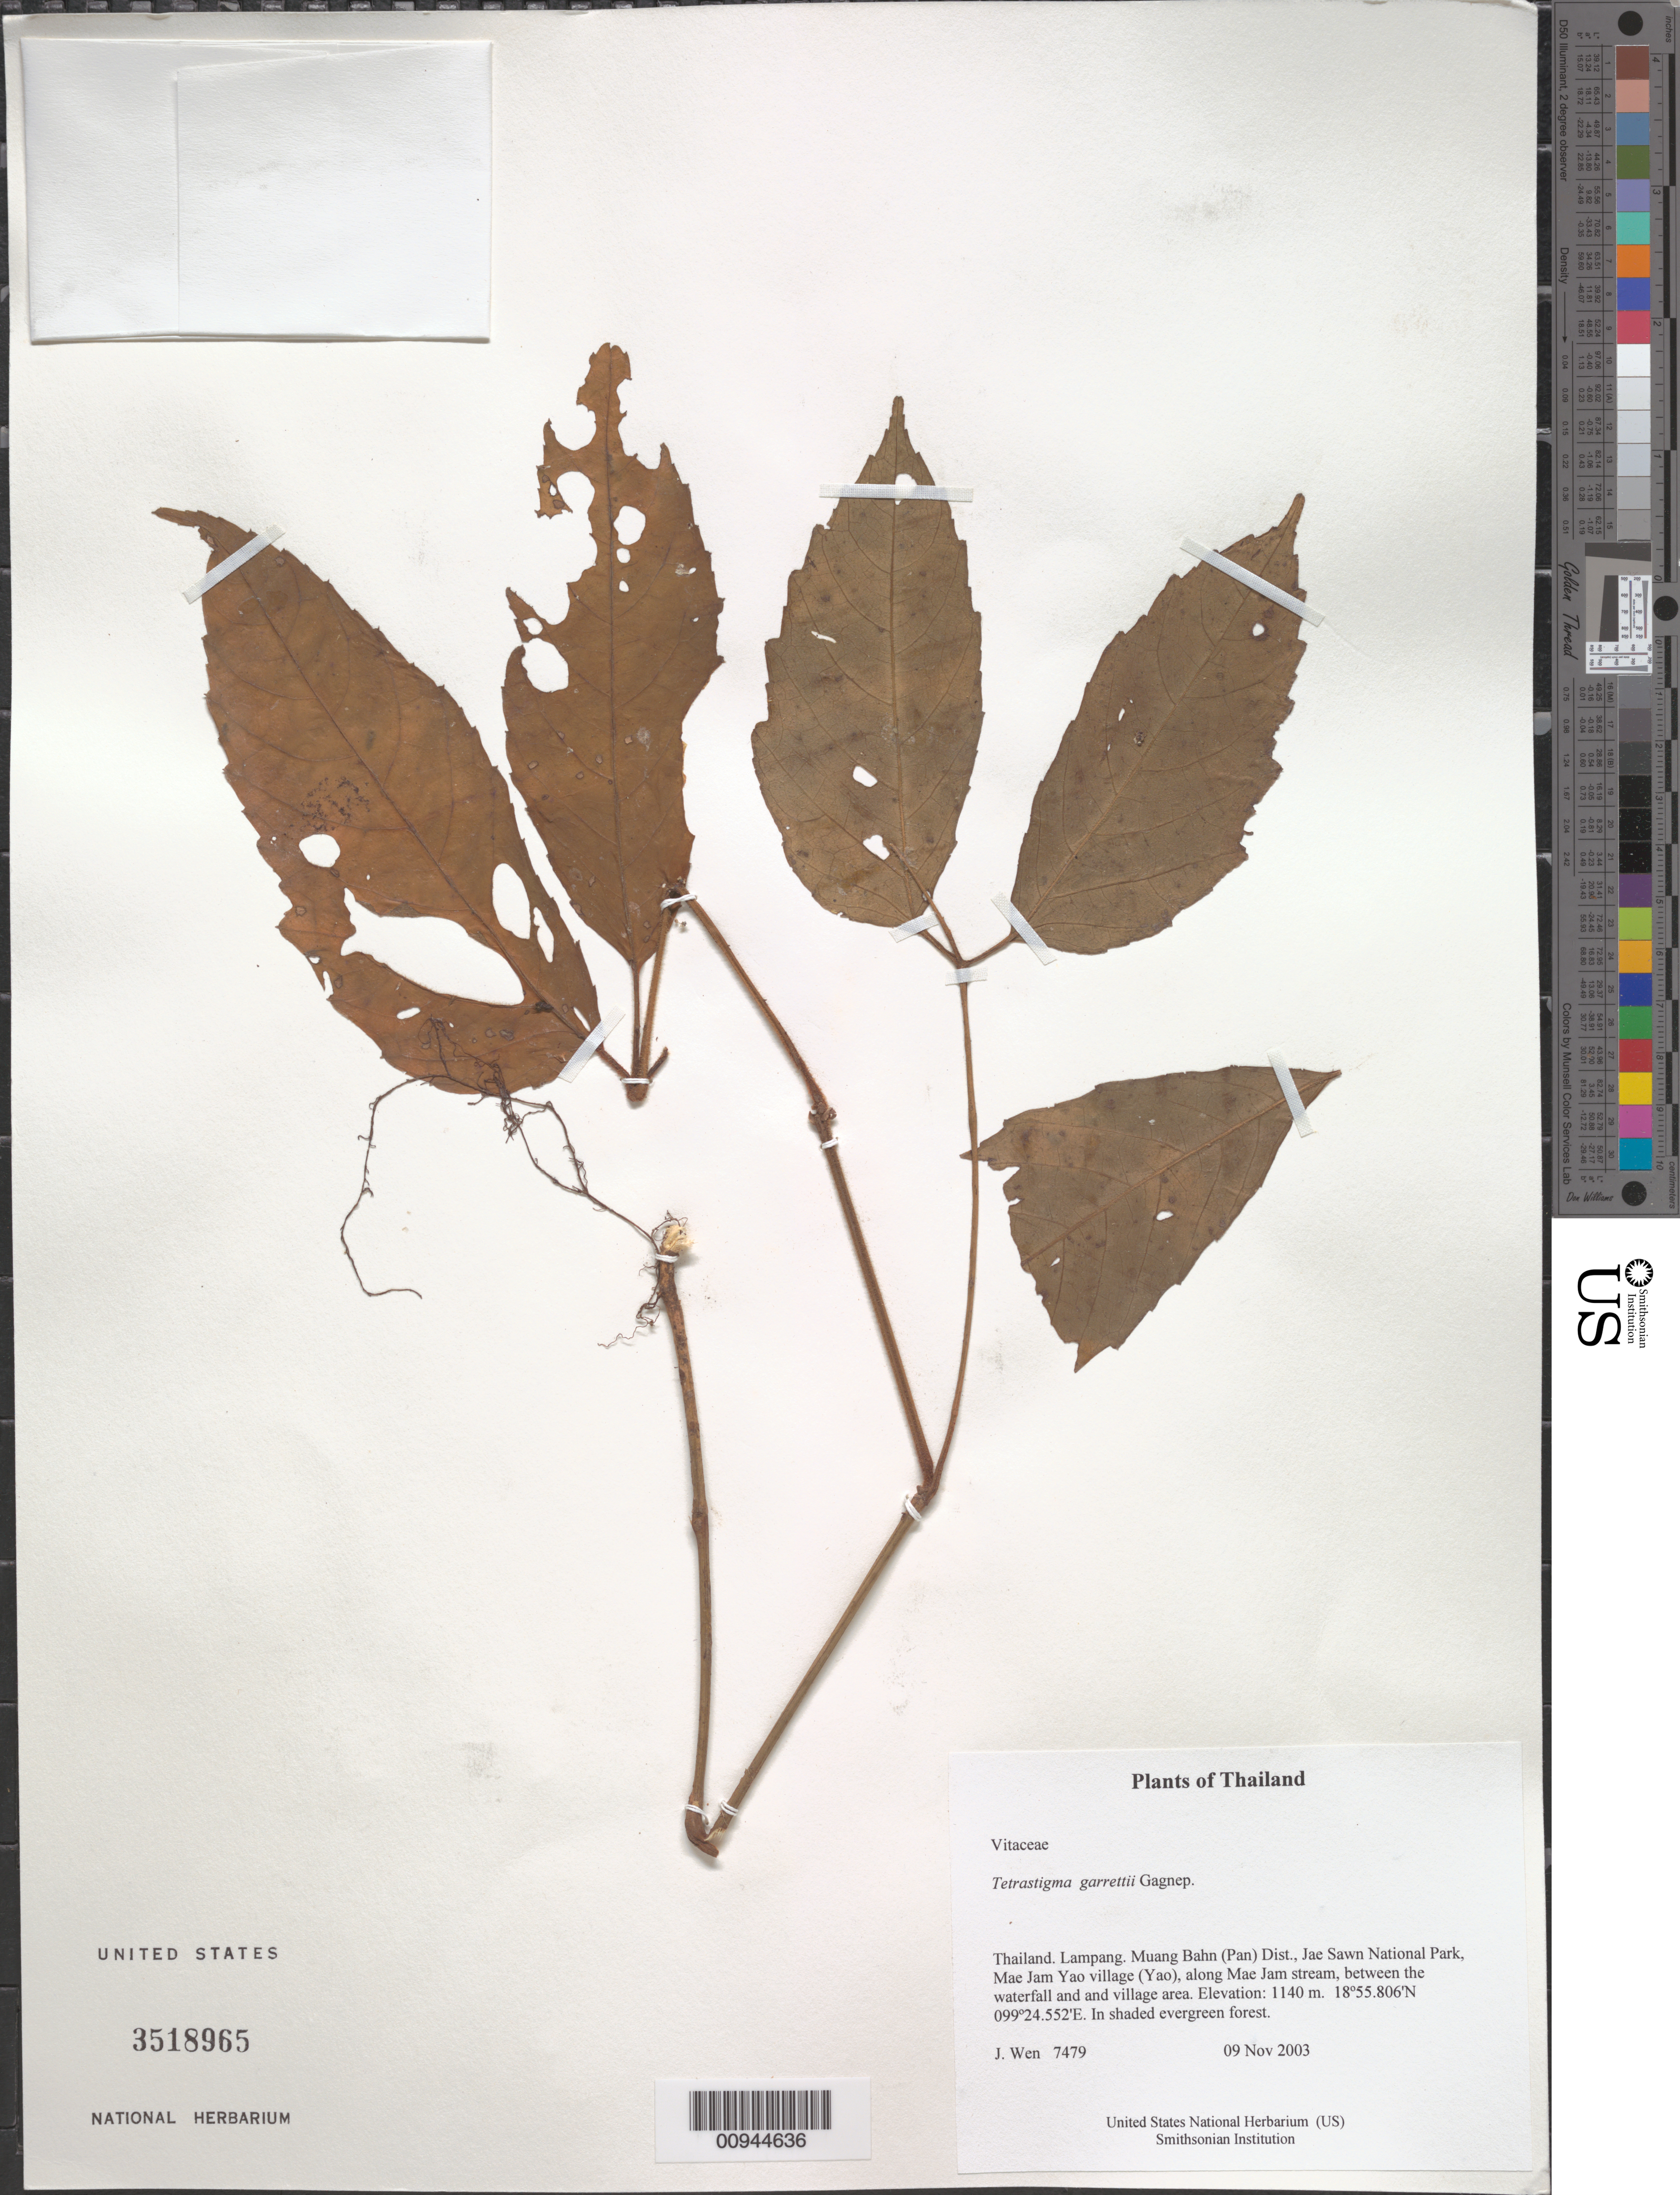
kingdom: Plantae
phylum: Tracheophyta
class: Magnoliopsida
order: Vitales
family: Vitaceae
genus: Tetrastigma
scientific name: Tetrastigma garrettii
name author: Gagnep.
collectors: J. Wen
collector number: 7479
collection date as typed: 09 Nov 2003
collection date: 2003-11-09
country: Thailand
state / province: Lampang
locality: Muang Bahn (Pan) Dist., Jae Sawn National Park, Mae Jam Yao village (Yao), along Mae Jam stream, between the waterfall and and village area.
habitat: In shaded evergreen forest.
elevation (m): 1140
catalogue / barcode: US 3518965